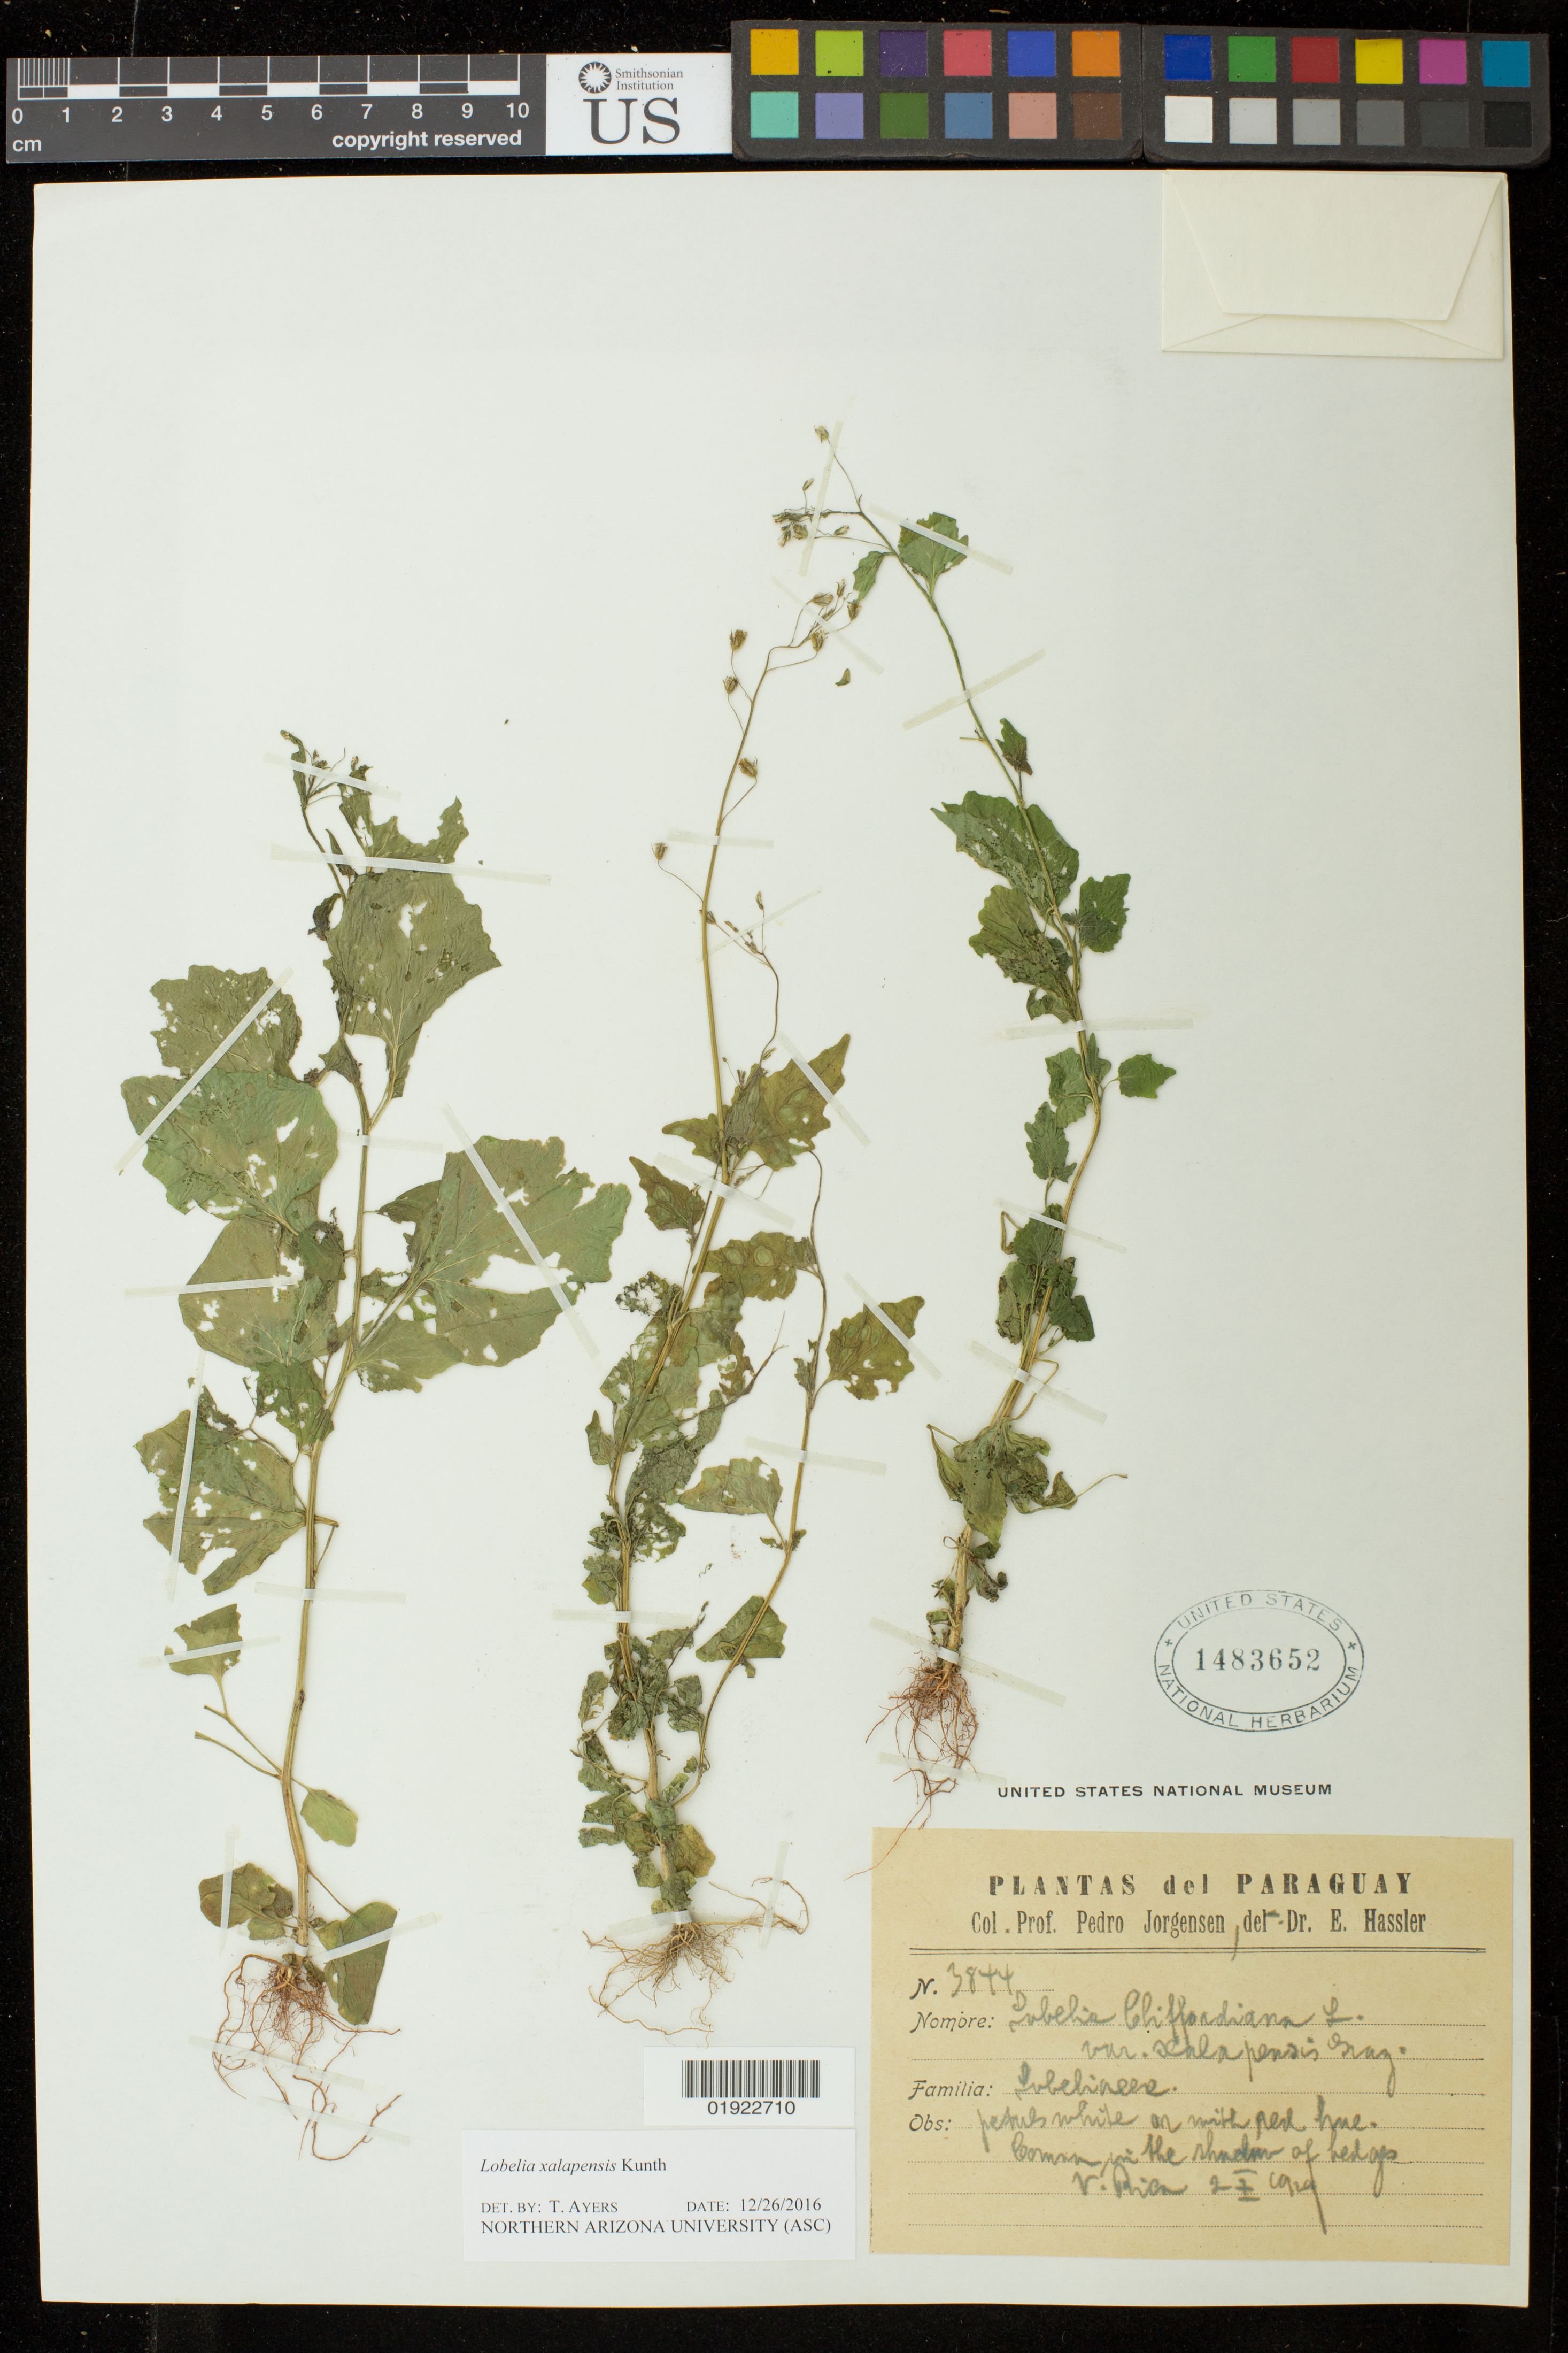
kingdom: Plantae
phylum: Tracheophyta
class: Magnoliopsida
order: Asterales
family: Campanulaceae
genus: Lobelia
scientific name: Lobelia xalapensis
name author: Kunth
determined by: Ayers, Tina J.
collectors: P. Jörgensen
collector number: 3844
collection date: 1929-01-02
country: Paraguay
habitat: Common in the shadow of hedges.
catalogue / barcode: US 1483652